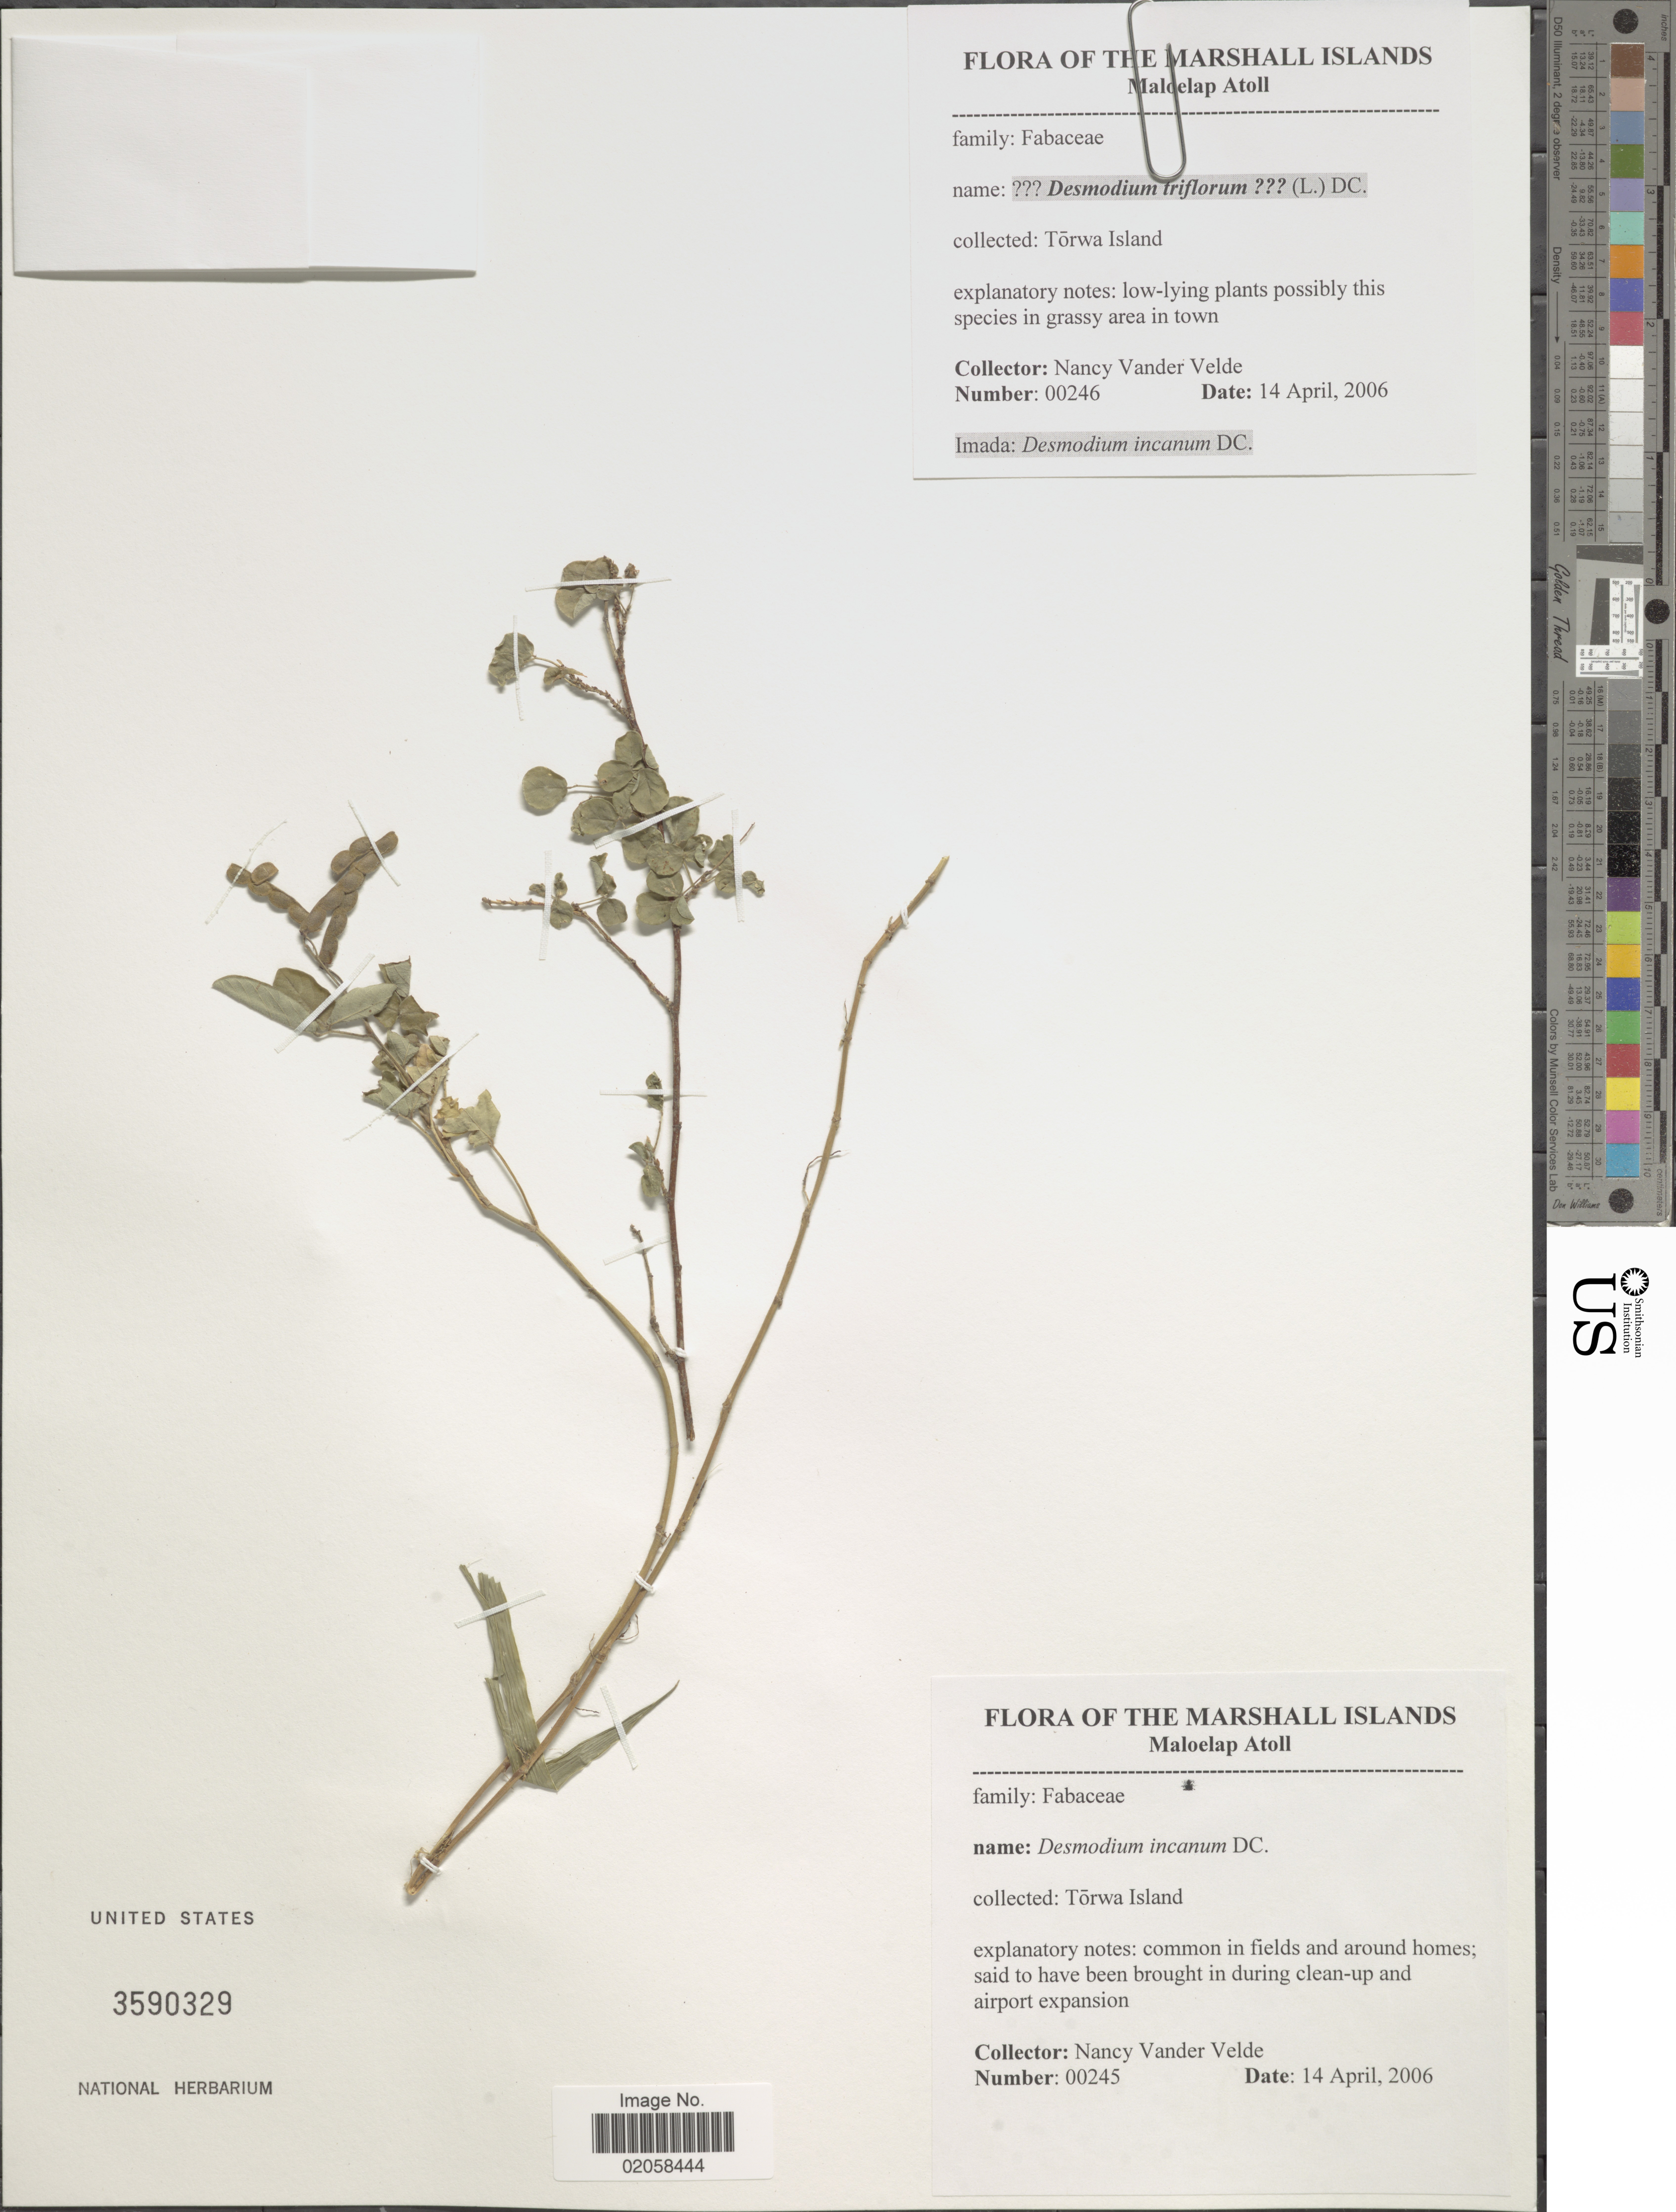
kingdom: Plantae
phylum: Tracheophyta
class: Magnoliopsida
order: Fabales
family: Fabaceae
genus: Desmodium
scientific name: Desmodium incanum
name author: (Sw.) DC.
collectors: N. Vander Velde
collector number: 00245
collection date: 2006-04-14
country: Marshall Islands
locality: Maloelap Atoll, Torwa Island, common in fields and around homes; said to have been brought in during clean-up and airport expansion.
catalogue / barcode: US 359039